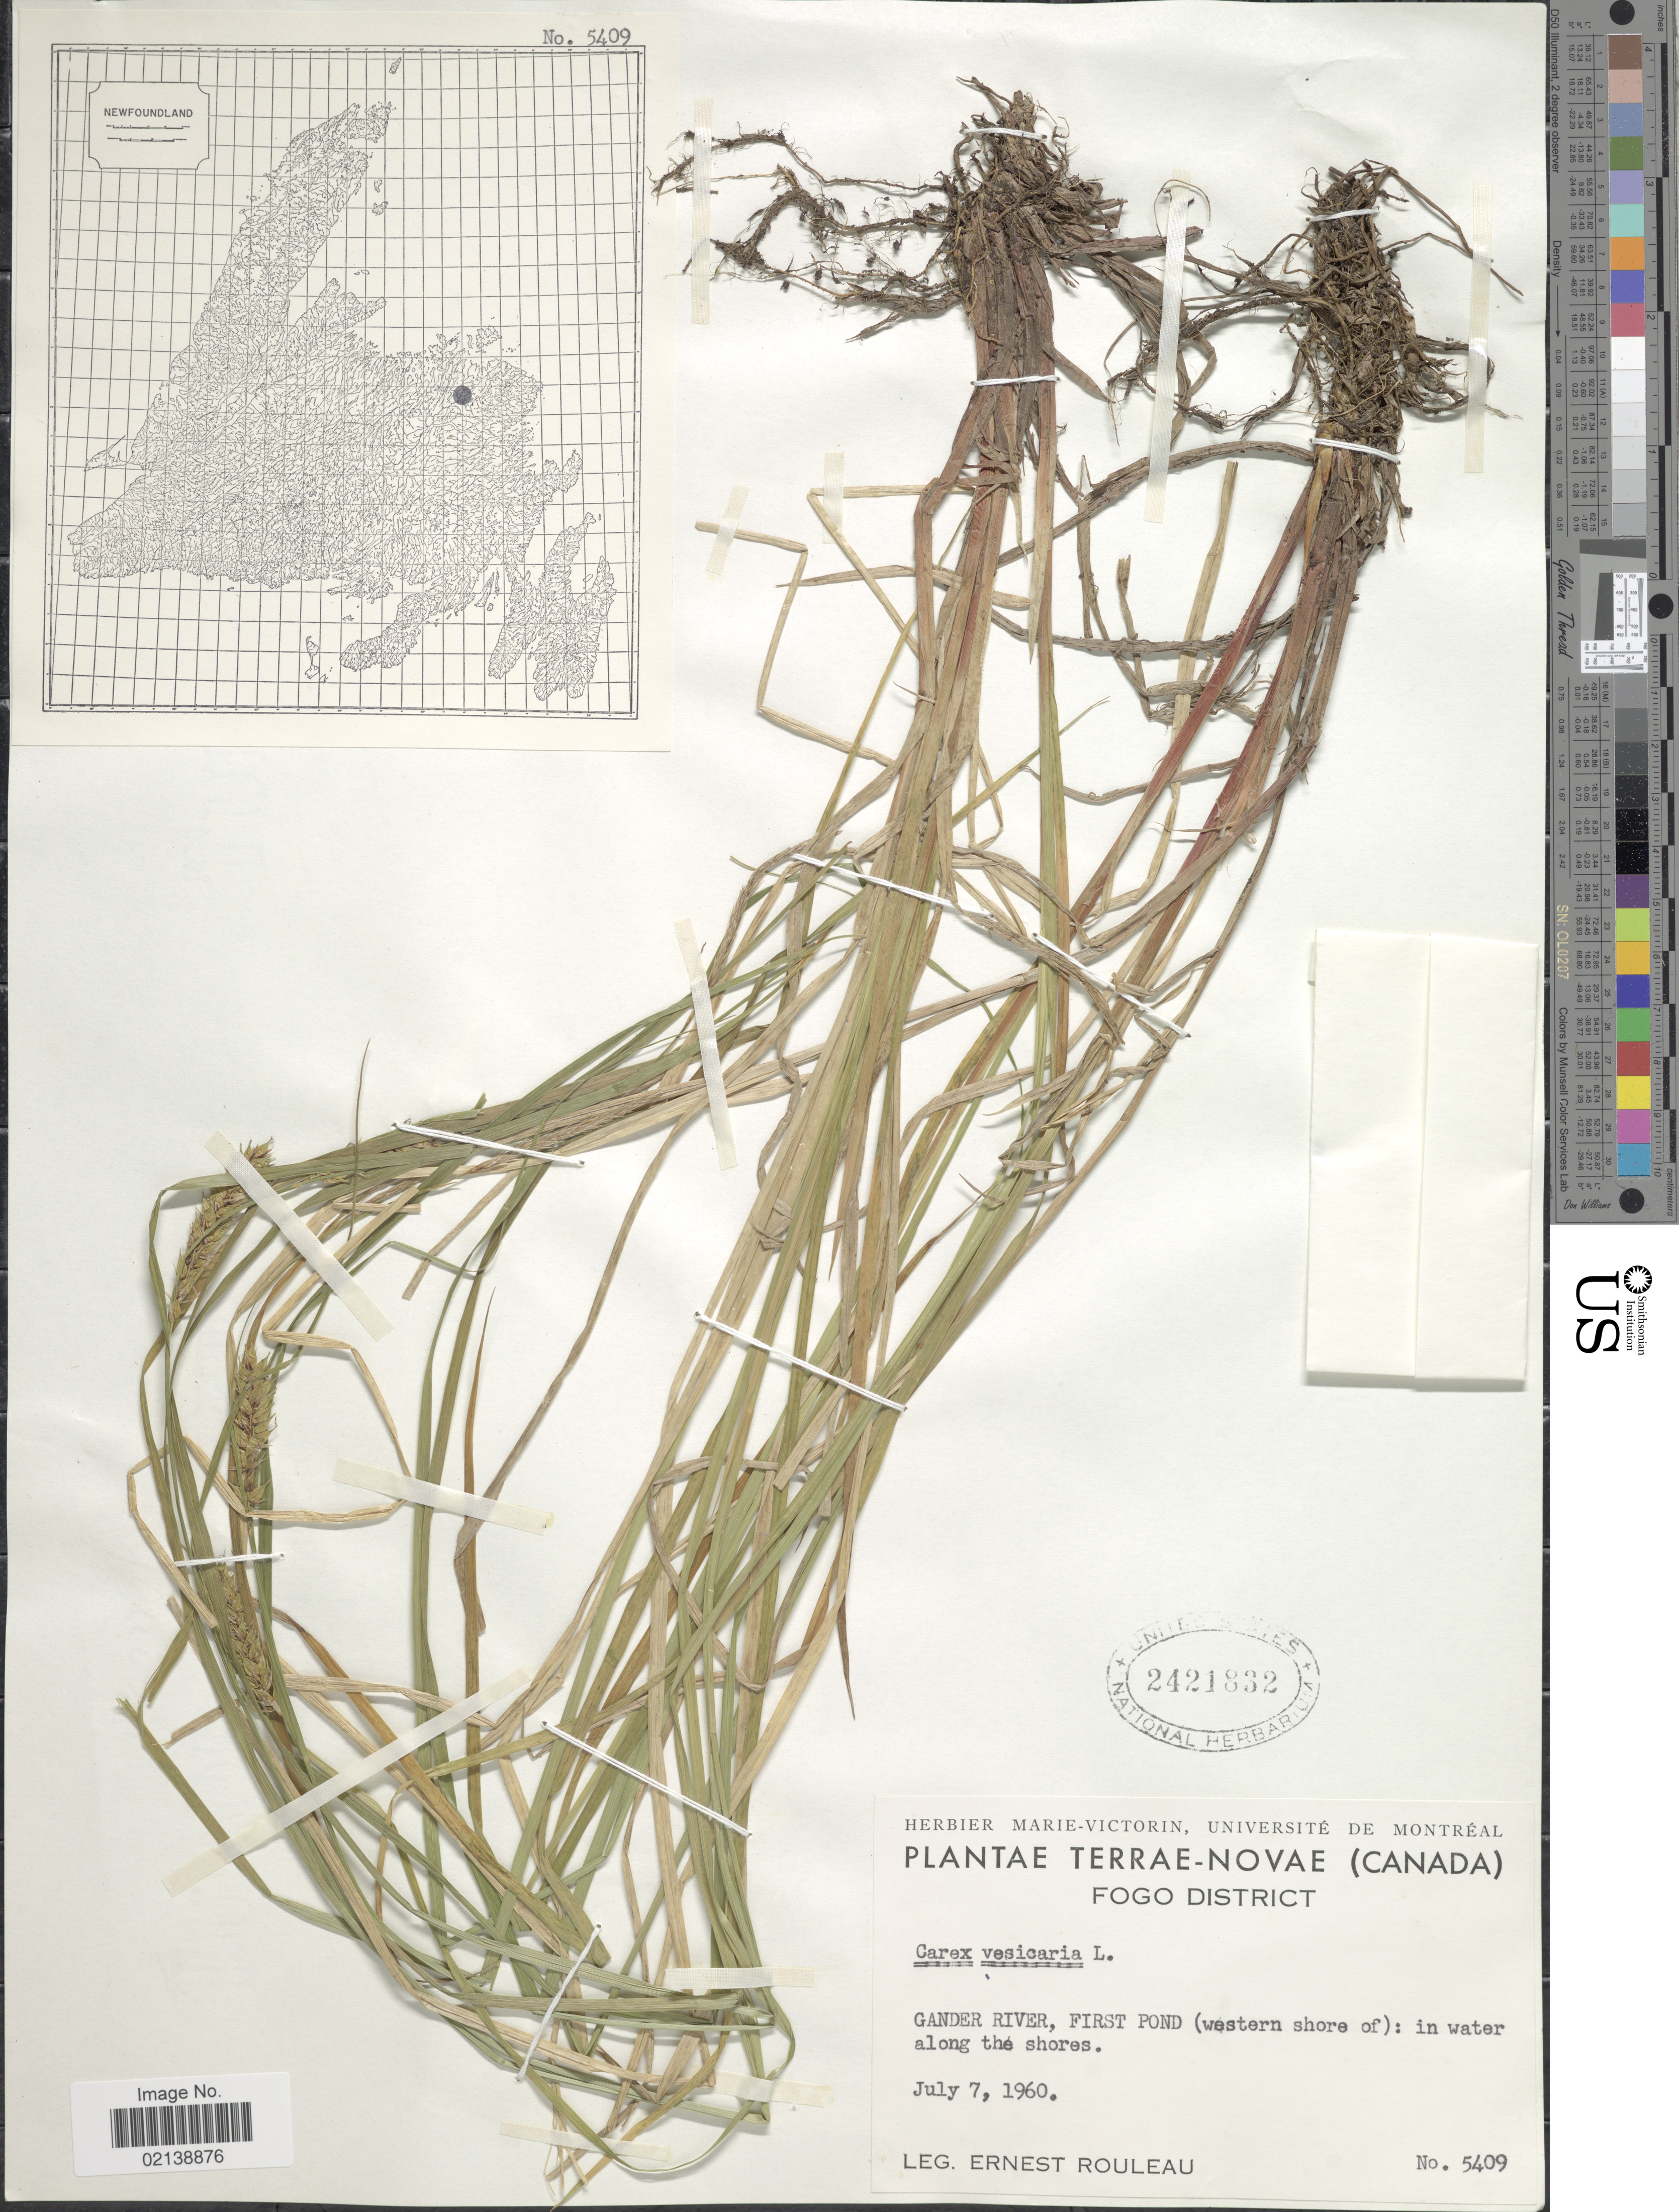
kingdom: Plantae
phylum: Tracheophyta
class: Liliopsida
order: Poales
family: Cyperaceae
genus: Carex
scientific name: Carex vesicaria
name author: L.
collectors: J. Rouleau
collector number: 5409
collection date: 1960-07-07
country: Canada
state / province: Newfoundland and Labrador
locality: Terrae-Novae, Fogo District, Gander River, First Pond (western shore of): in water along the shores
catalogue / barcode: US 2421832